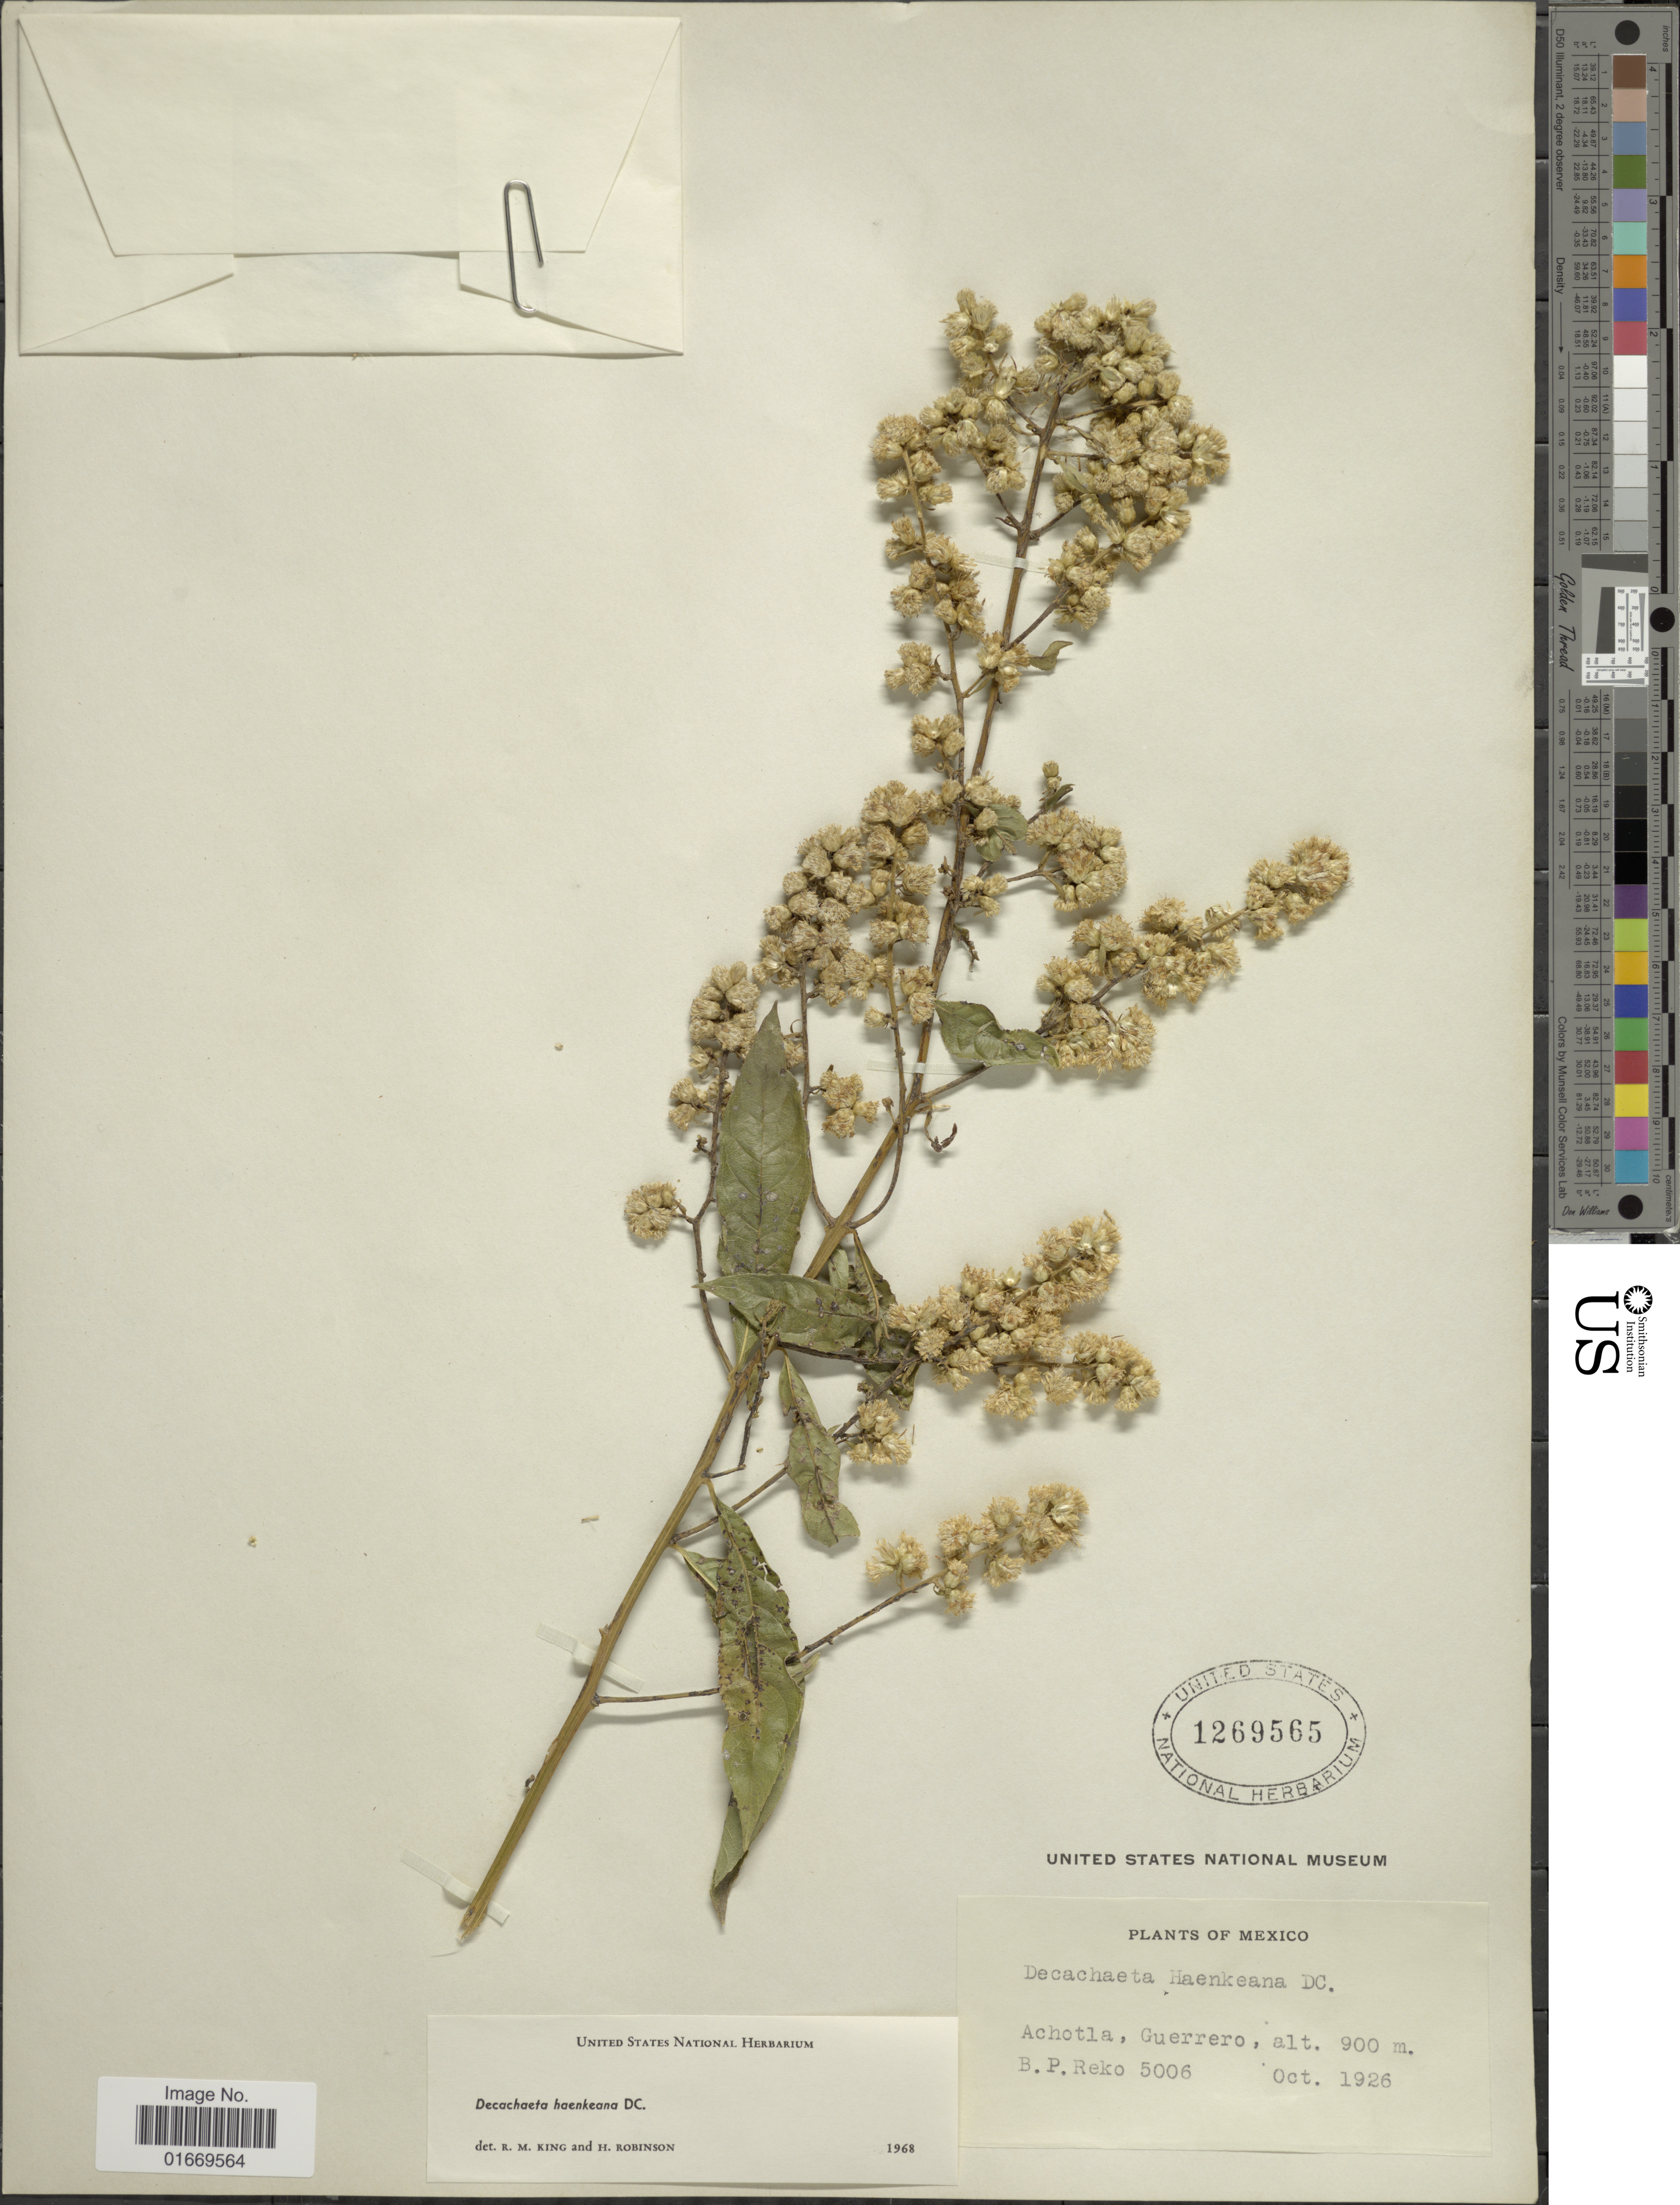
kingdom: Plantae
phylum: Tracheophyta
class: Magnoliopsida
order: Asterales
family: Asteraceae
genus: Decachaeta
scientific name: Decachaeta haenkeana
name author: DC.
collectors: B. P. Reko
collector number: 5006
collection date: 1926-10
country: Mexico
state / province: Guerrero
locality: Achotla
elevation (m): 900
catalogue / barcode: US 1269565